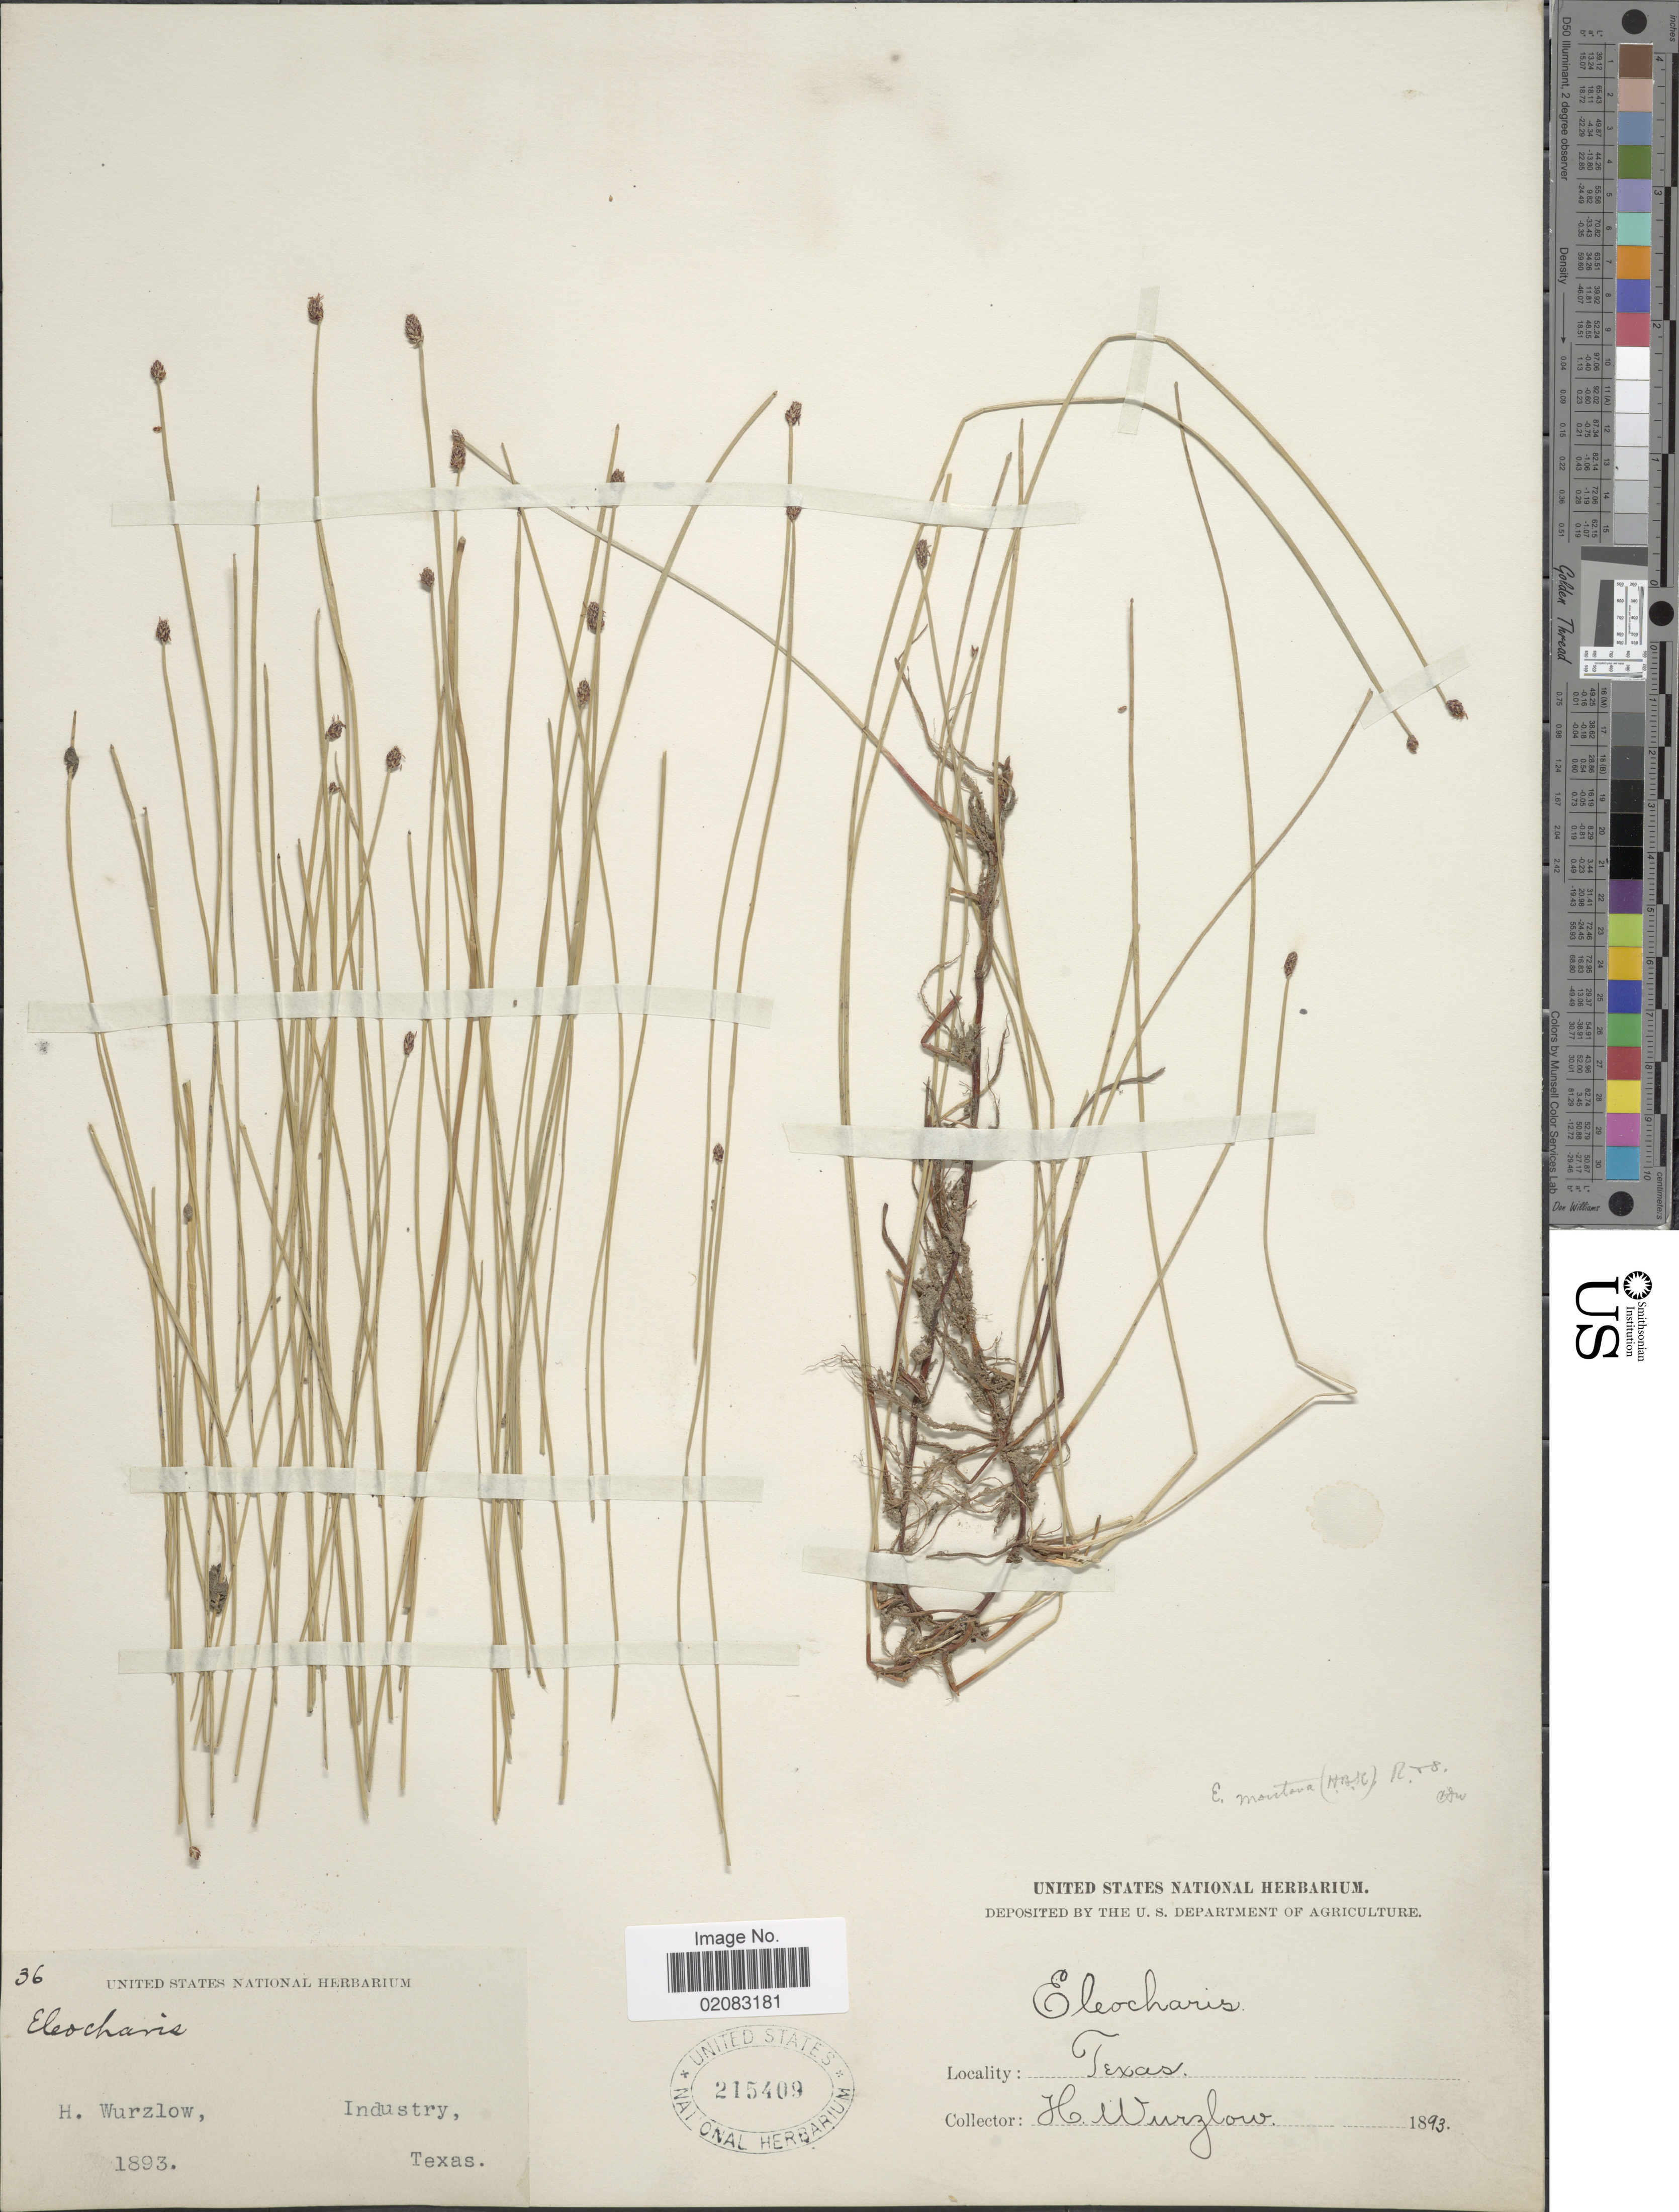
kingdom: Plantae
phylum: Tracheophyta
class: Liliopsida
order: Poales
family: Cyperaceae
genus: Eleocharis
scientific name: Eleocharis montevidensis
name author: Kunth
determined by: Strong, Mark T., (BOT), Smithsonian Institution - National Museum of Natural History (UNITED STATES)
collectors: H. Wurzlow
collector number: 36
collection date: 1893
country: United States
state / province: Texas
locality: Industry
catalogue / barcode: US 215409